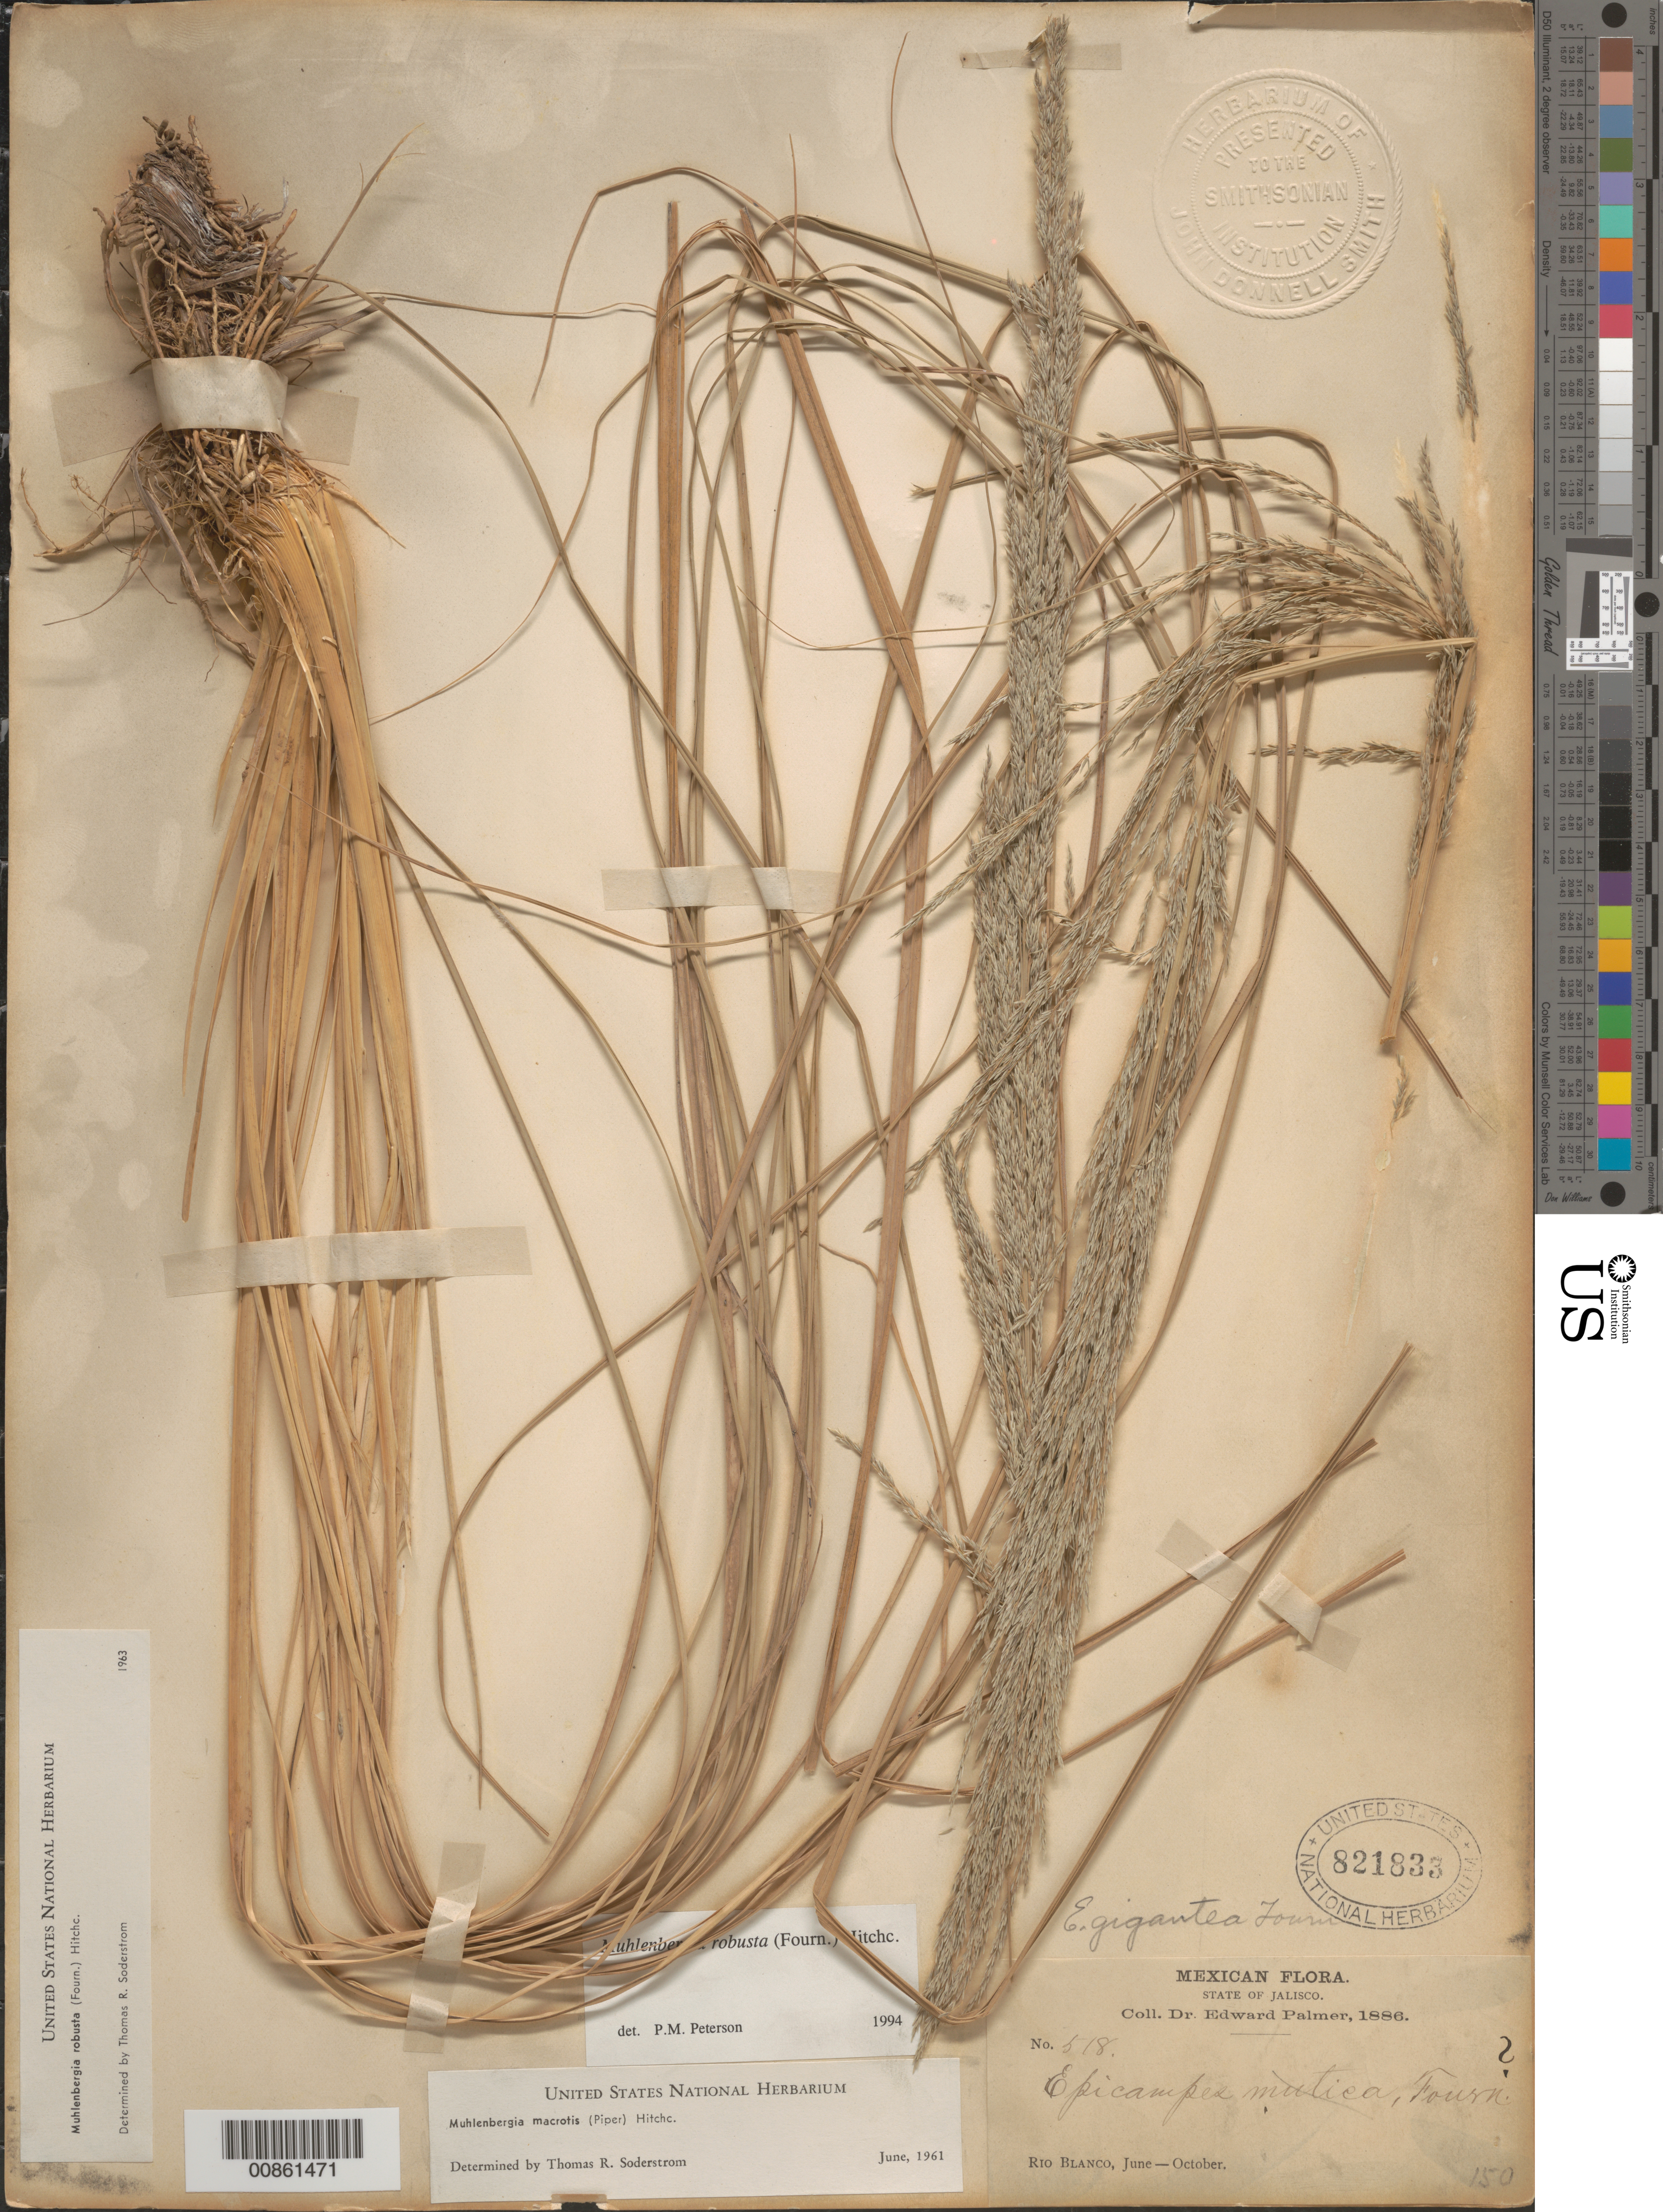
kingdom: Plantae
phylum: Tracheophyta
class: Liliopsida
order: Poales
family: Poaceae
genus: Muhlenbergia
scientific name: Muhlenbergia robusta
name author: (E. Fourn.) Hitchc.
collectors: E. Palmer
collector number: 518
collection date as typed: Oct 1886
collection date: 1886-10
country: Mexico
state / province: Jalisco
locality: Rio Blanco, Jal.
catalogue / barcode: US 821833